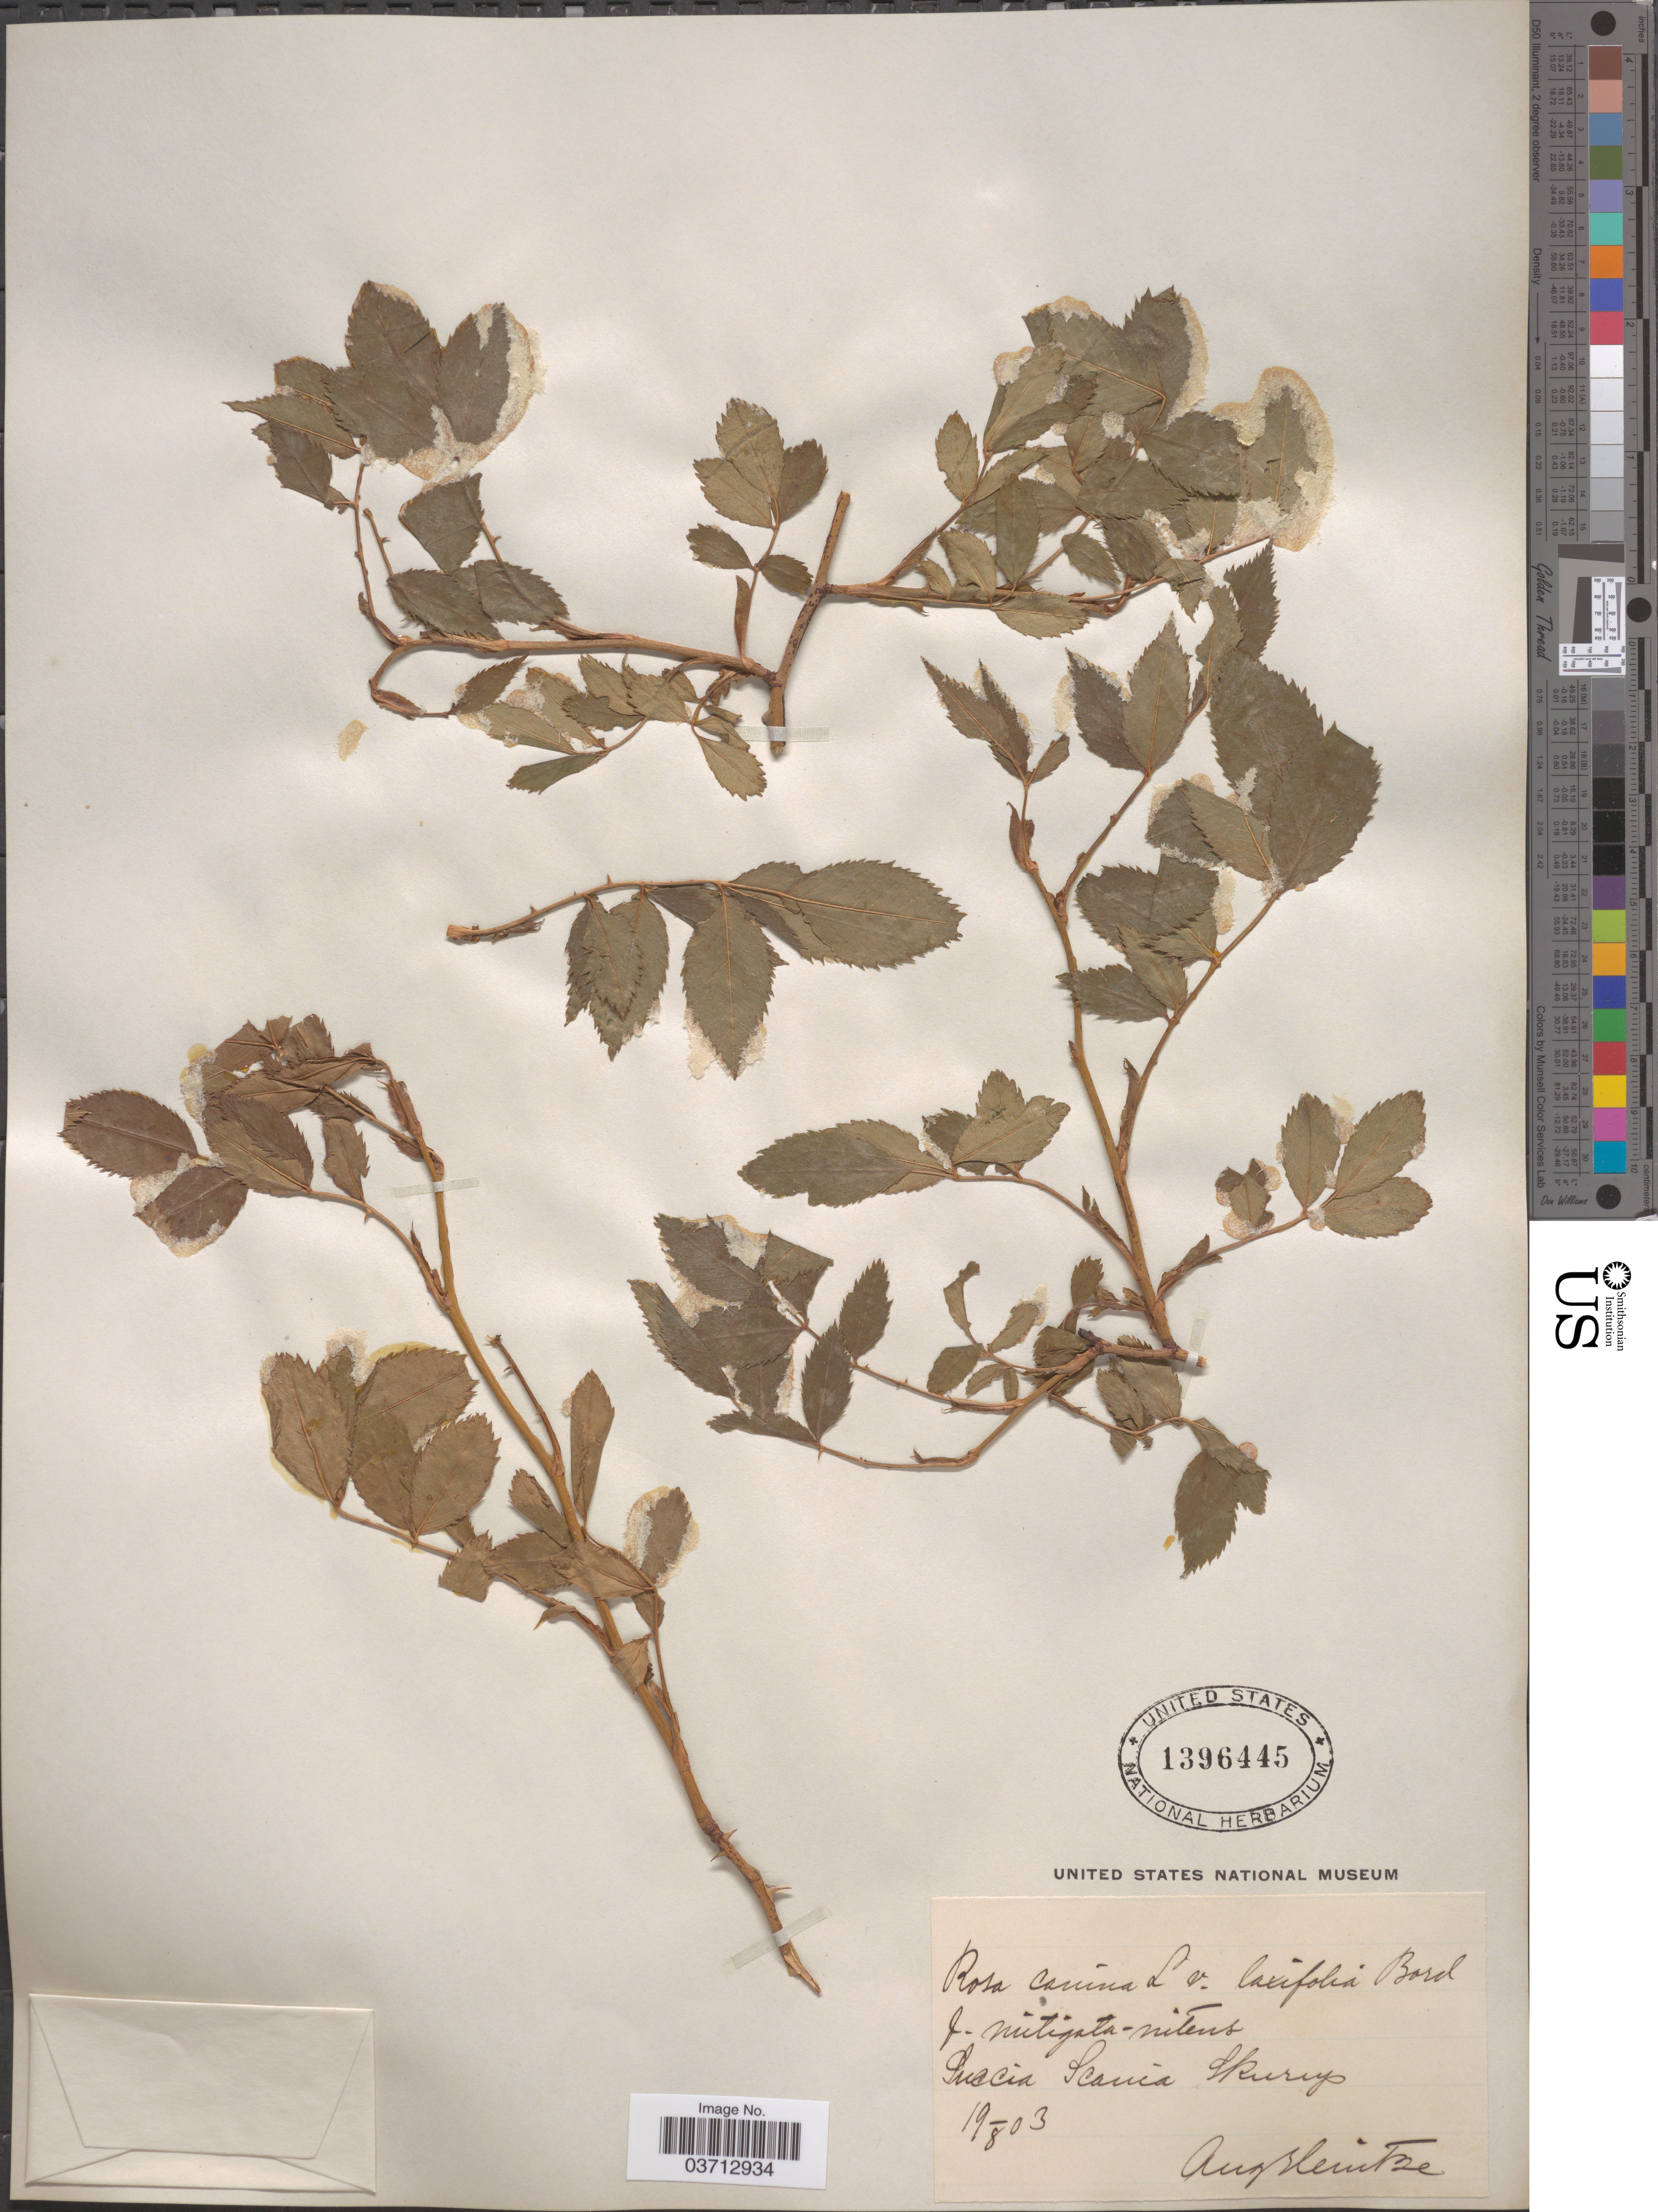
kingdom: Plantae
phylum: Tracheophyta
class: Magnoliopsida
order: Rosales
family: Rosaceae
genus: Rosa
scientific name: Rosa canina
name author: L.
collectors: A. Heintze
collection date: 1903-08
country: Sweden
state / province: Skåne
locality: Suecia Scania Skurip.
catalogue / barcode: US 1396445